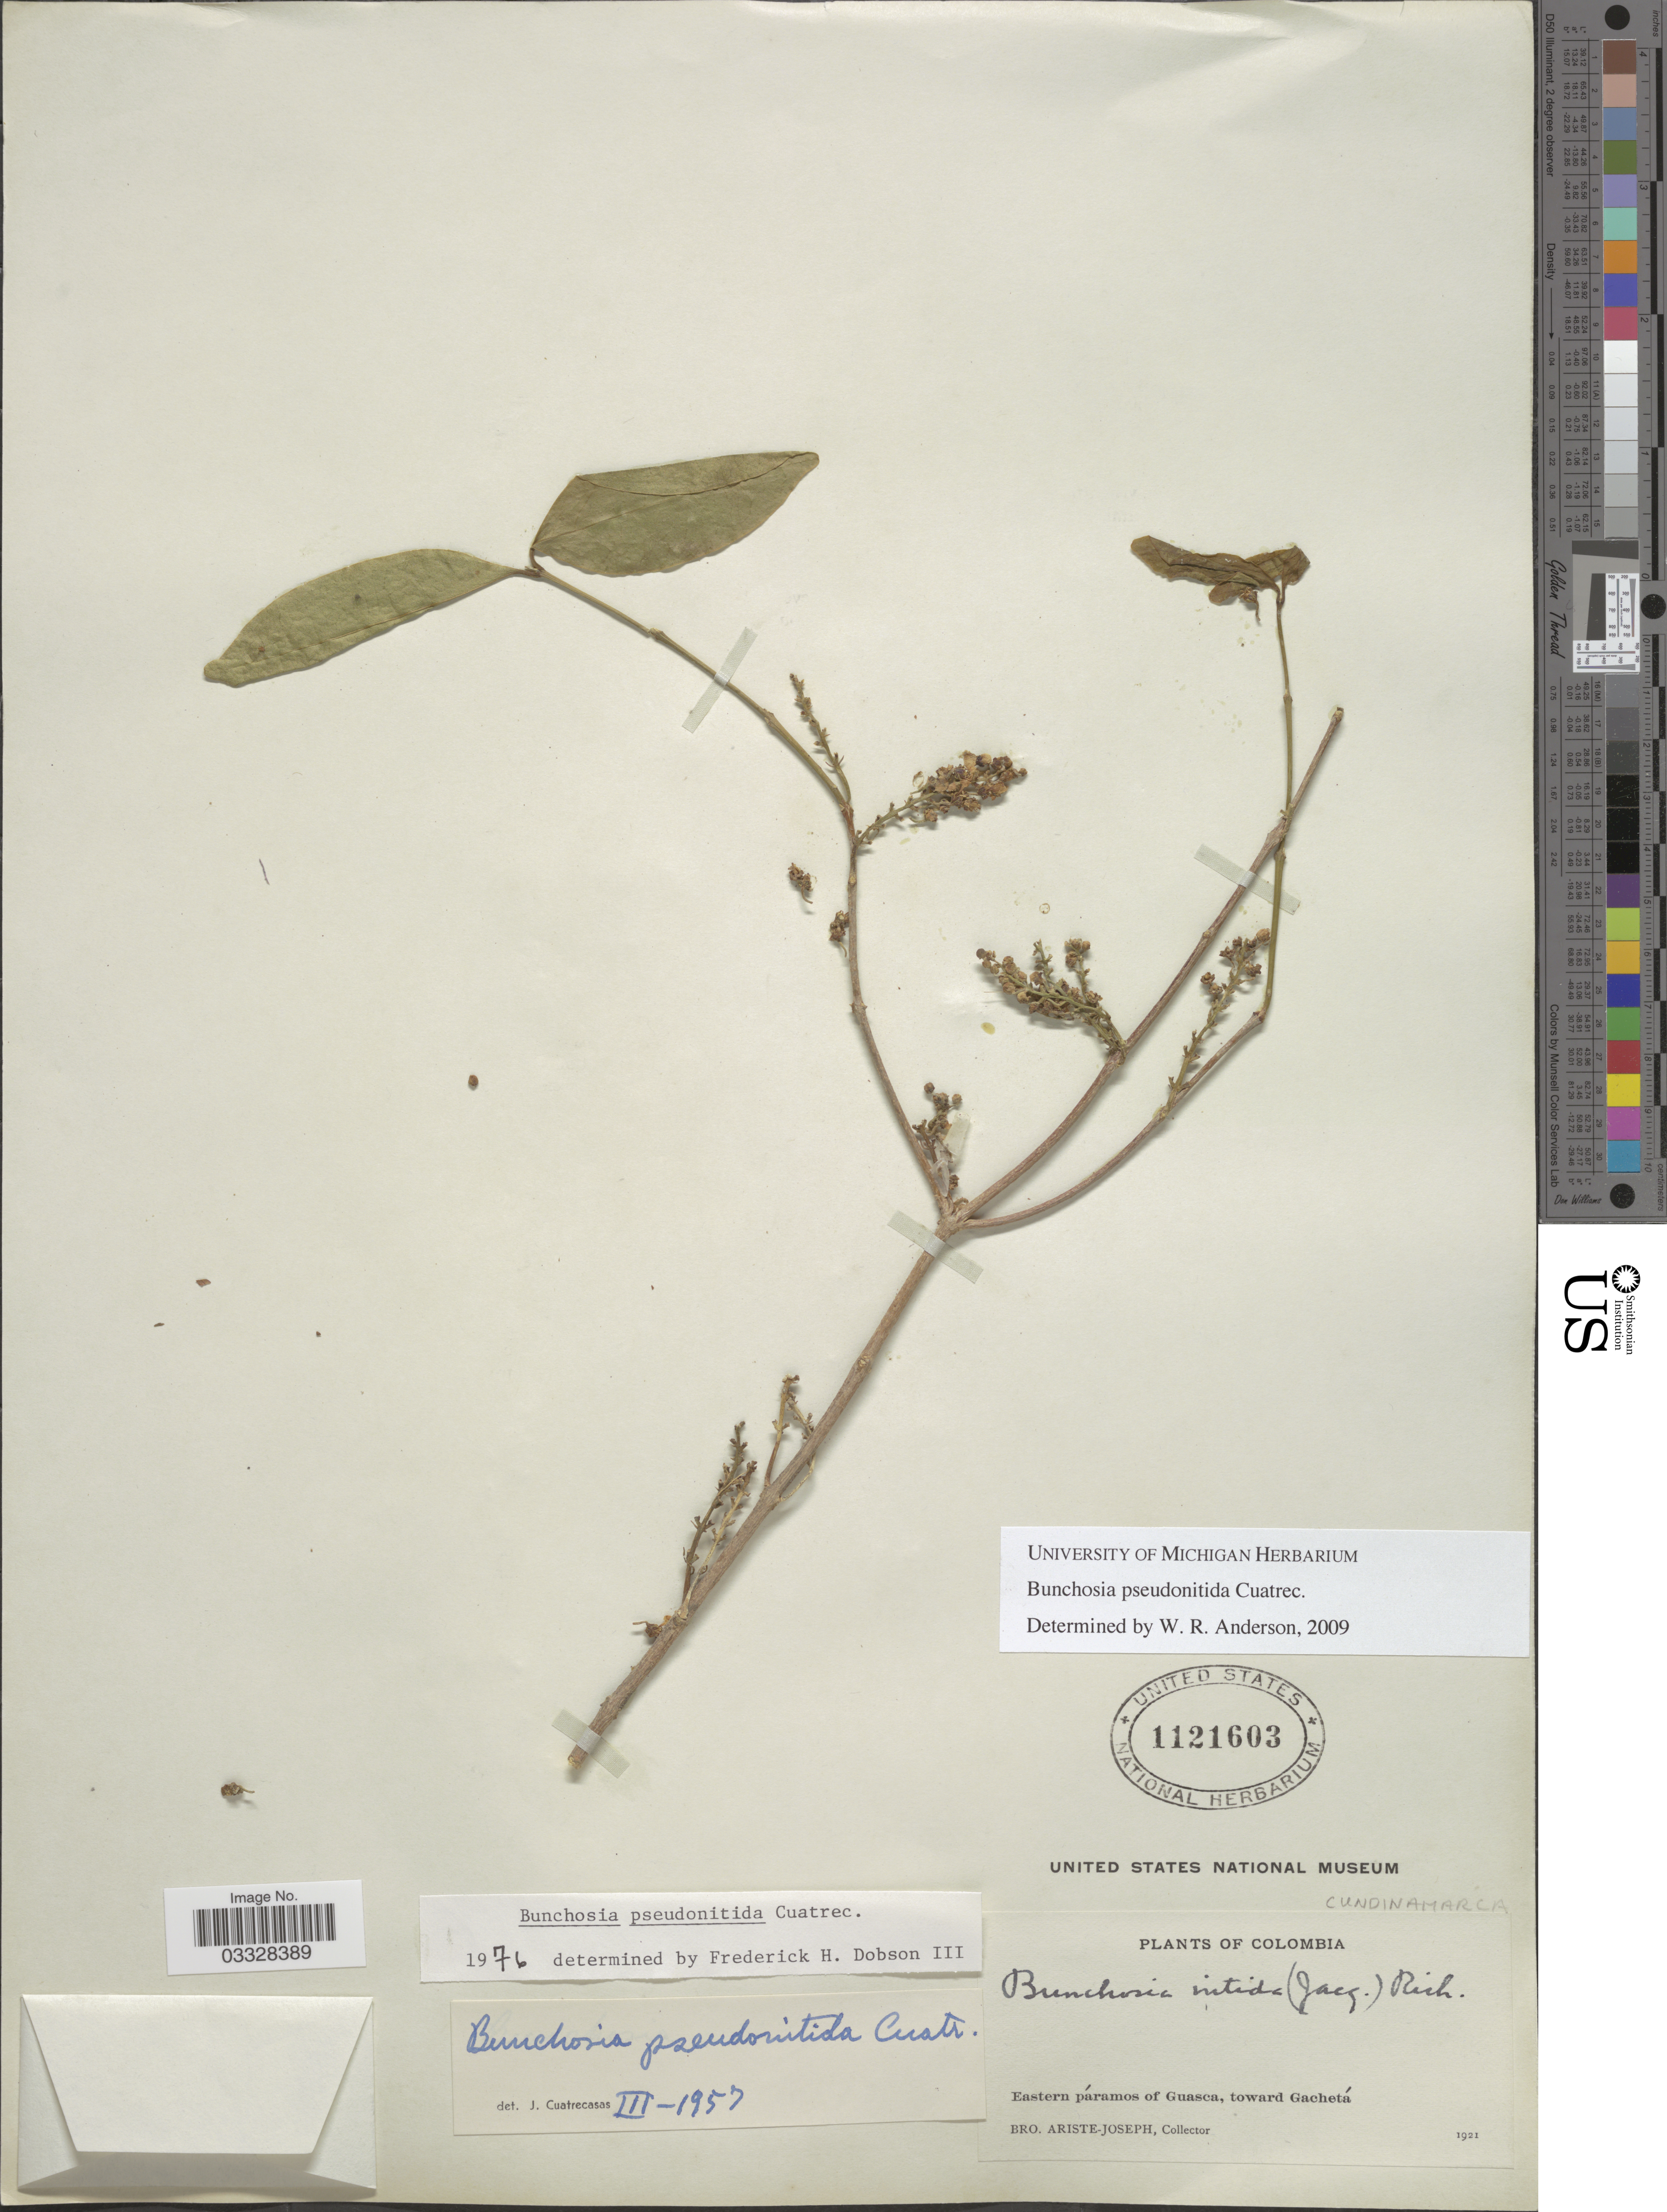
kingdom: Plantae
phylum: Tracheophyta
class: Magnoliopsida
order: Malpighiales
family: Malpighiaceae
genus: Bunchosia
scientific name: Bunchosia pseudonitida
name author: Cuatrec.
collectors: Bro. Ariste-Joseph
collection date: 1921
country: Colombia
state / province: Cundinamarca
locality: Eastern páramos of Guasca, toward Gachetá.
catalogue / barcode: US 1121603